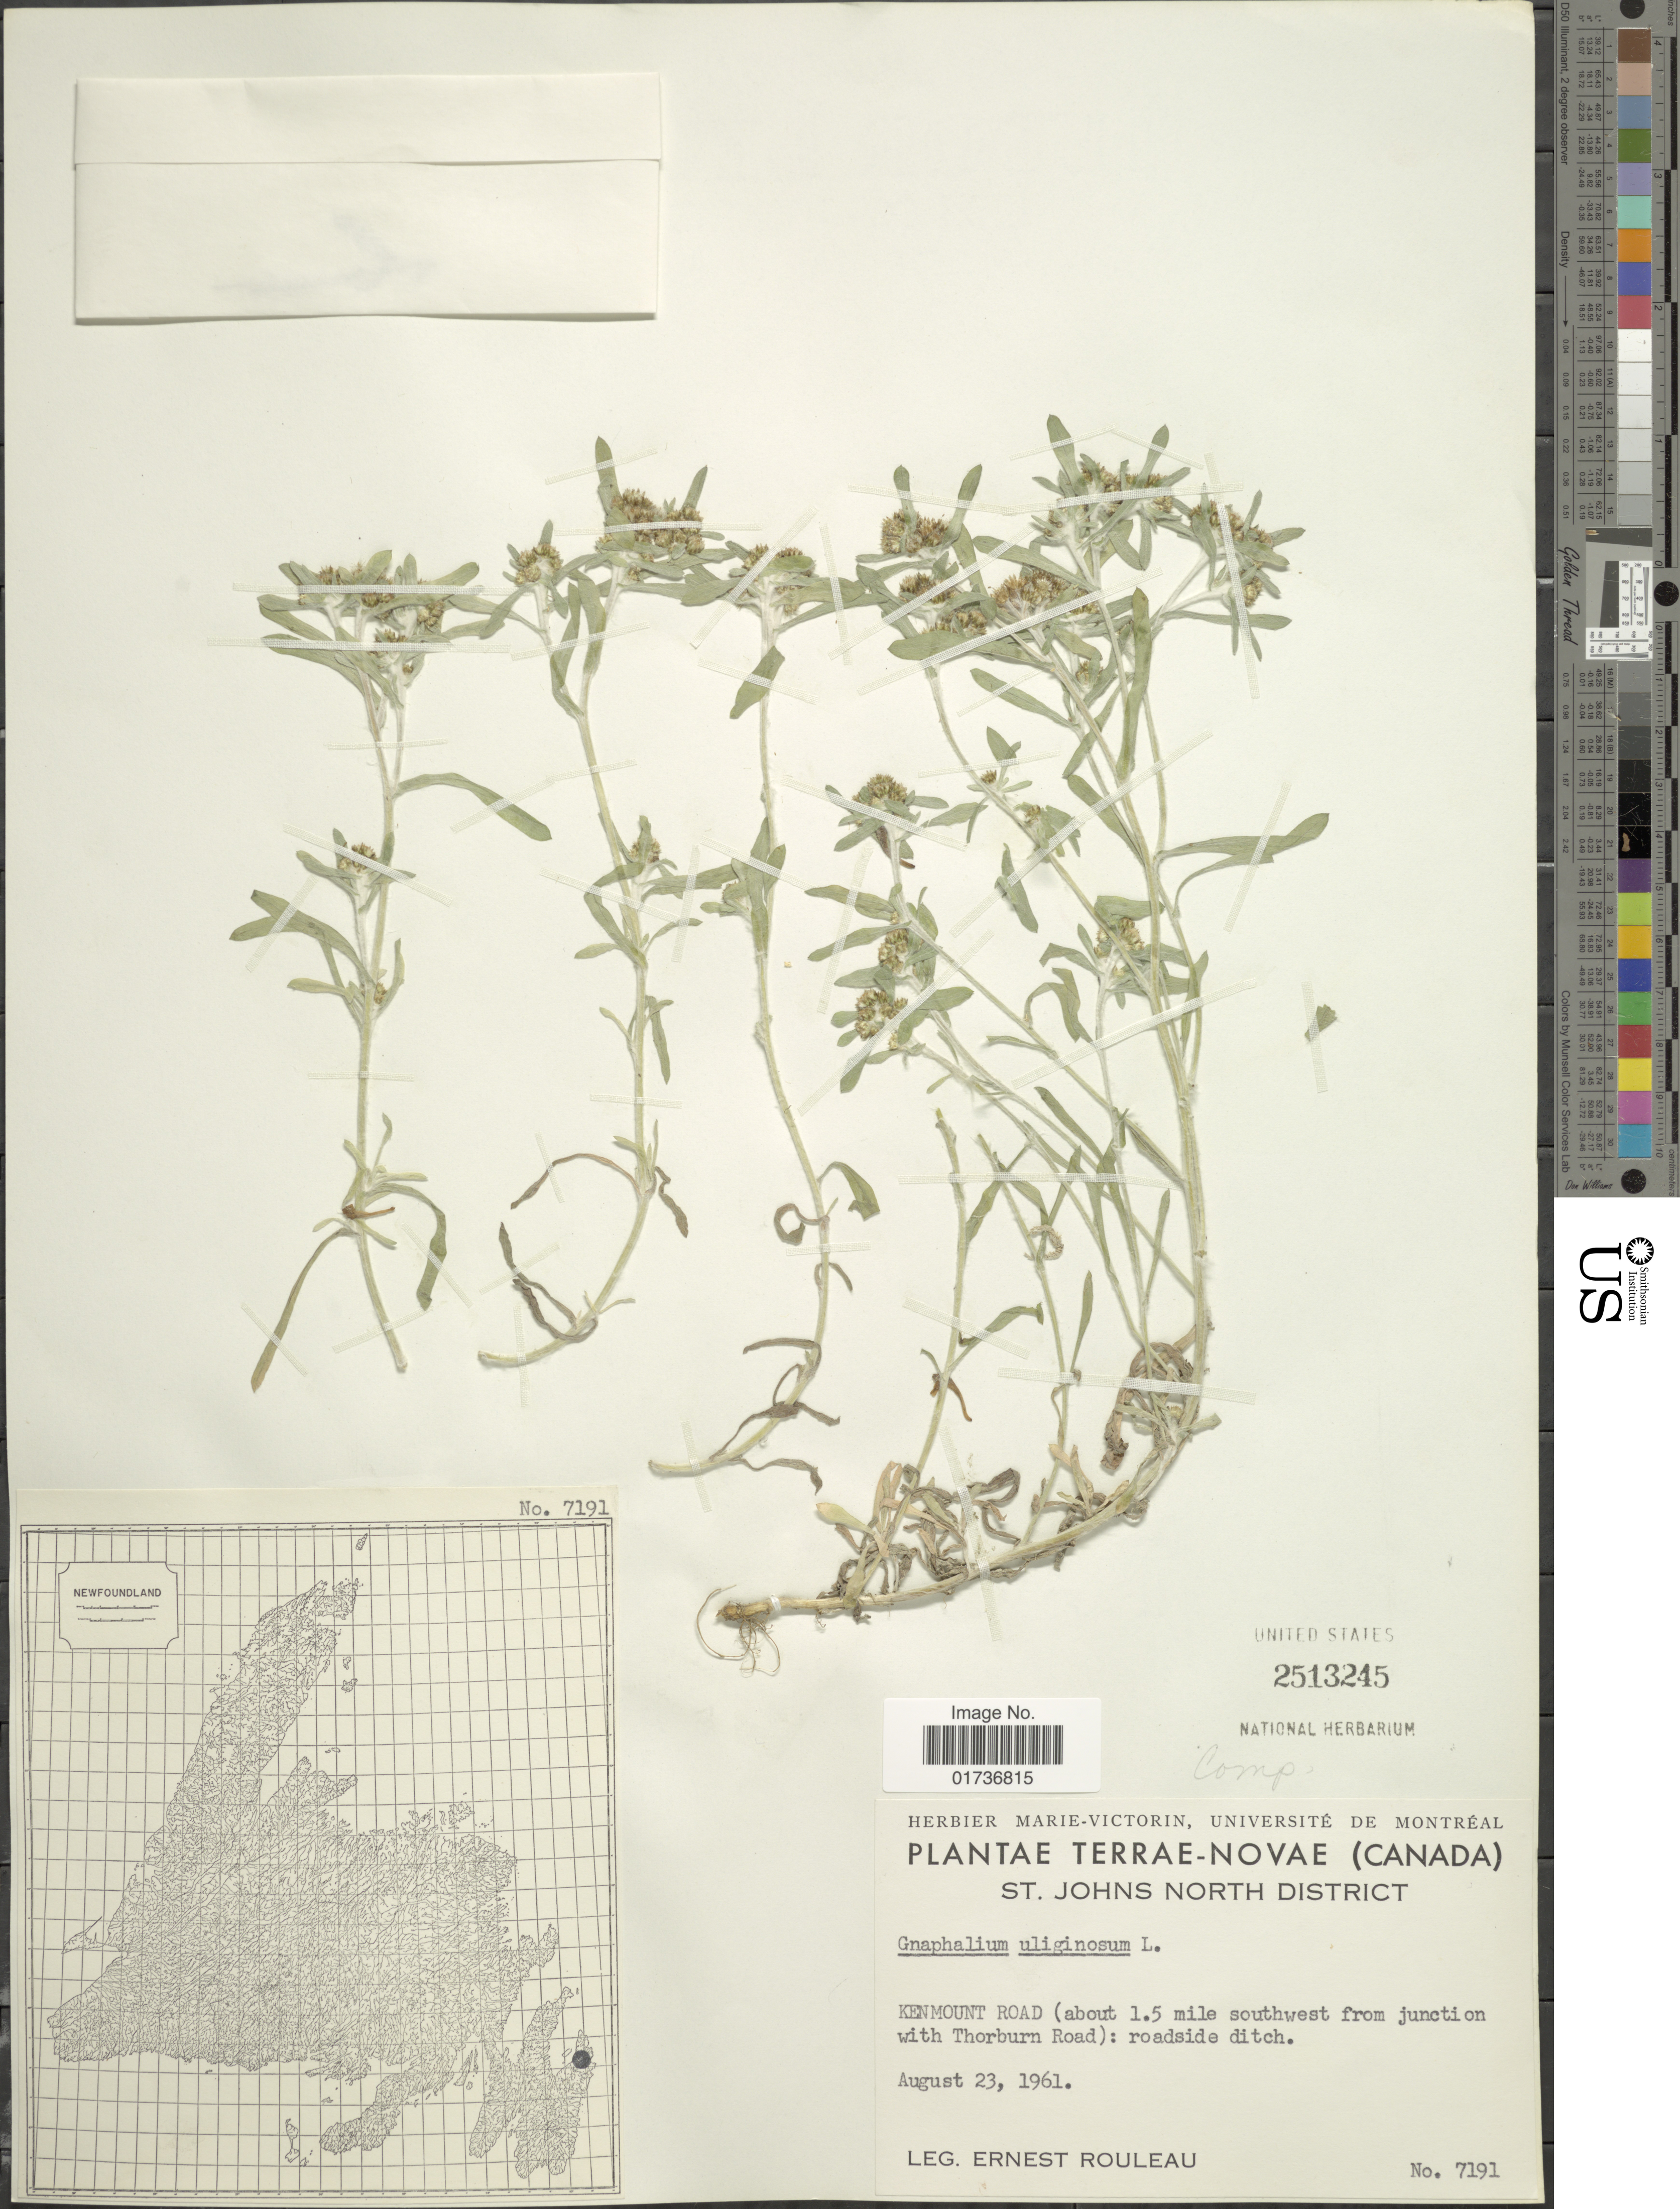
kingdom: Plantae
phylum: Tracheophyta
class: Magnoliopsida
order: Asterales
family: Asteraceae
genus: Gnaphalium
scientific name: Gnaphalium uliginosum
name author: L.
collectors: J. Rouleau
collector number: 7191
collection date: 1961-08-23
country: Canada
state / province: Newfoundland and Labrador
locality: Terrae-Novae, St. Johns North District, kenmount Road (about 1.5 mile southwest from junction with Thorburn Road): roadside ditch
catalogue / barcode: US 2513245